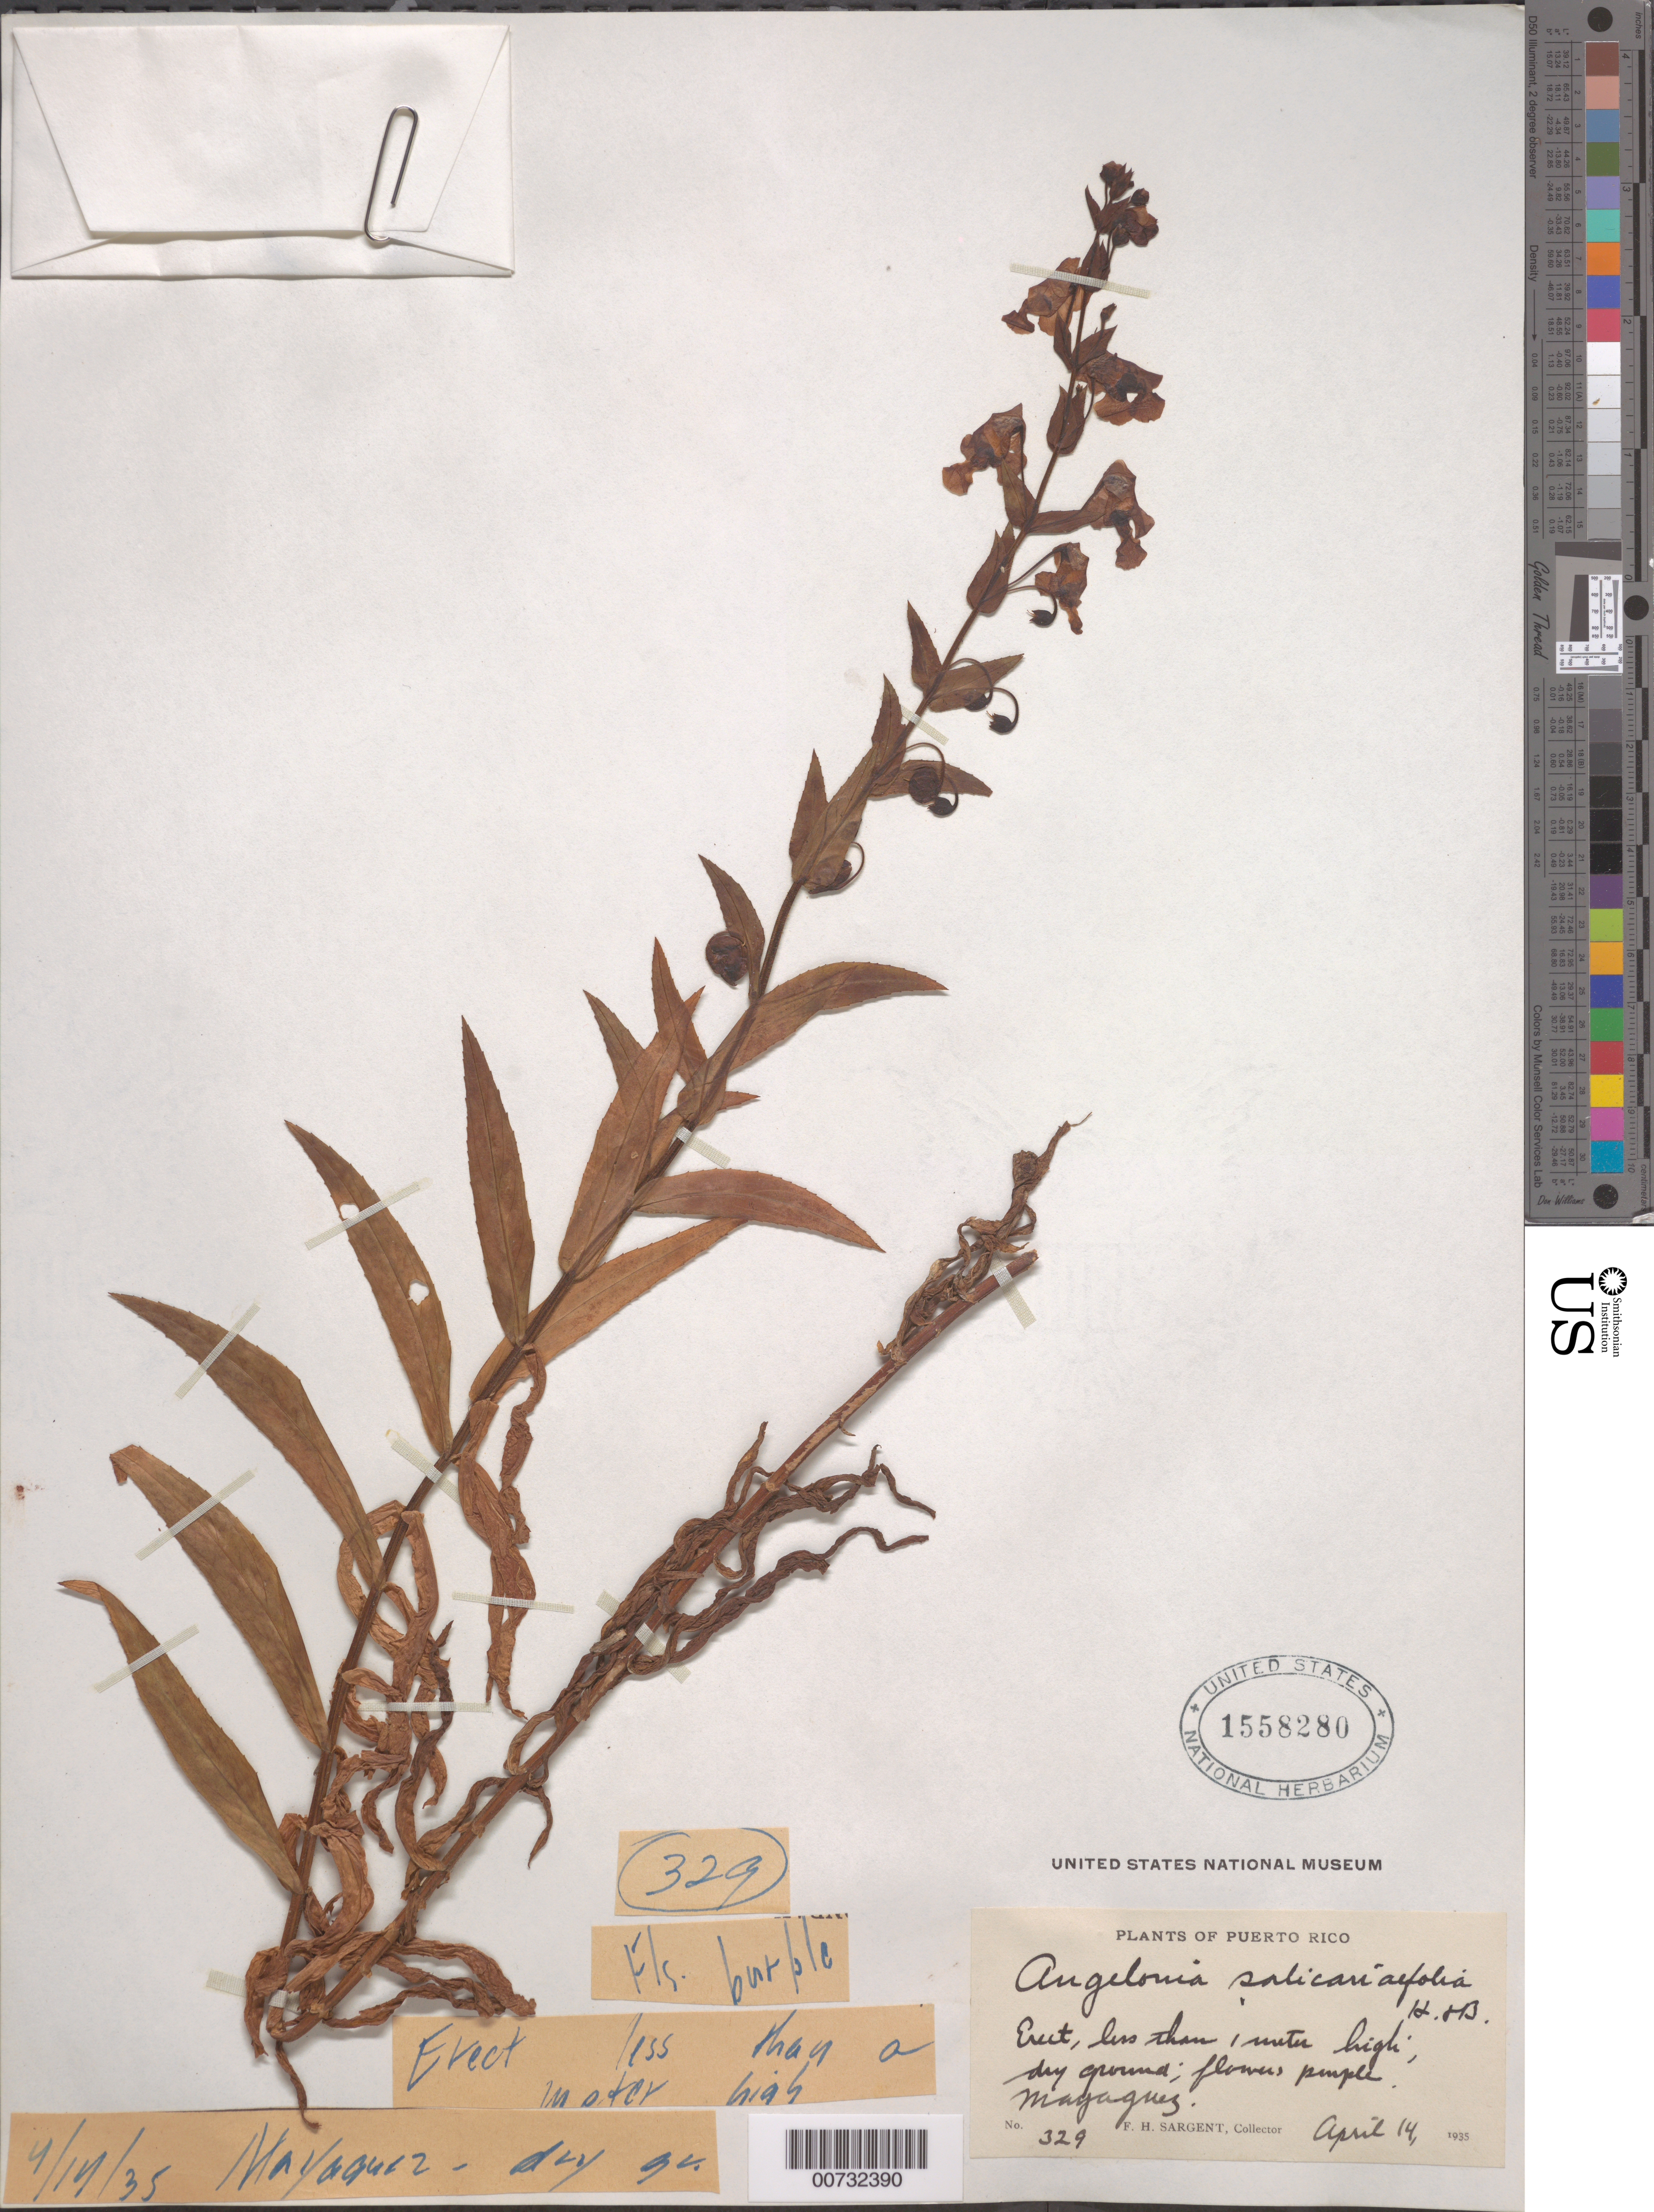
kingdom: Plantae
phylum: Tracheophyta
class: Magnoliopsida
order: Lamiales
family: Plantaginaceae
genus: Angelonia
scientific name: Angelonia salicariifolia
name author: Bonpl.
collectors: F. H. Sargent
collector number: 329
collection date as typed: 14 Apr 1935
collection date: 1935-04-14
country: Puerto Rico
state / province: Mayagüez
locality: Mayaguez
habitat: Dry ground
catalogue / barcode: US 1558280